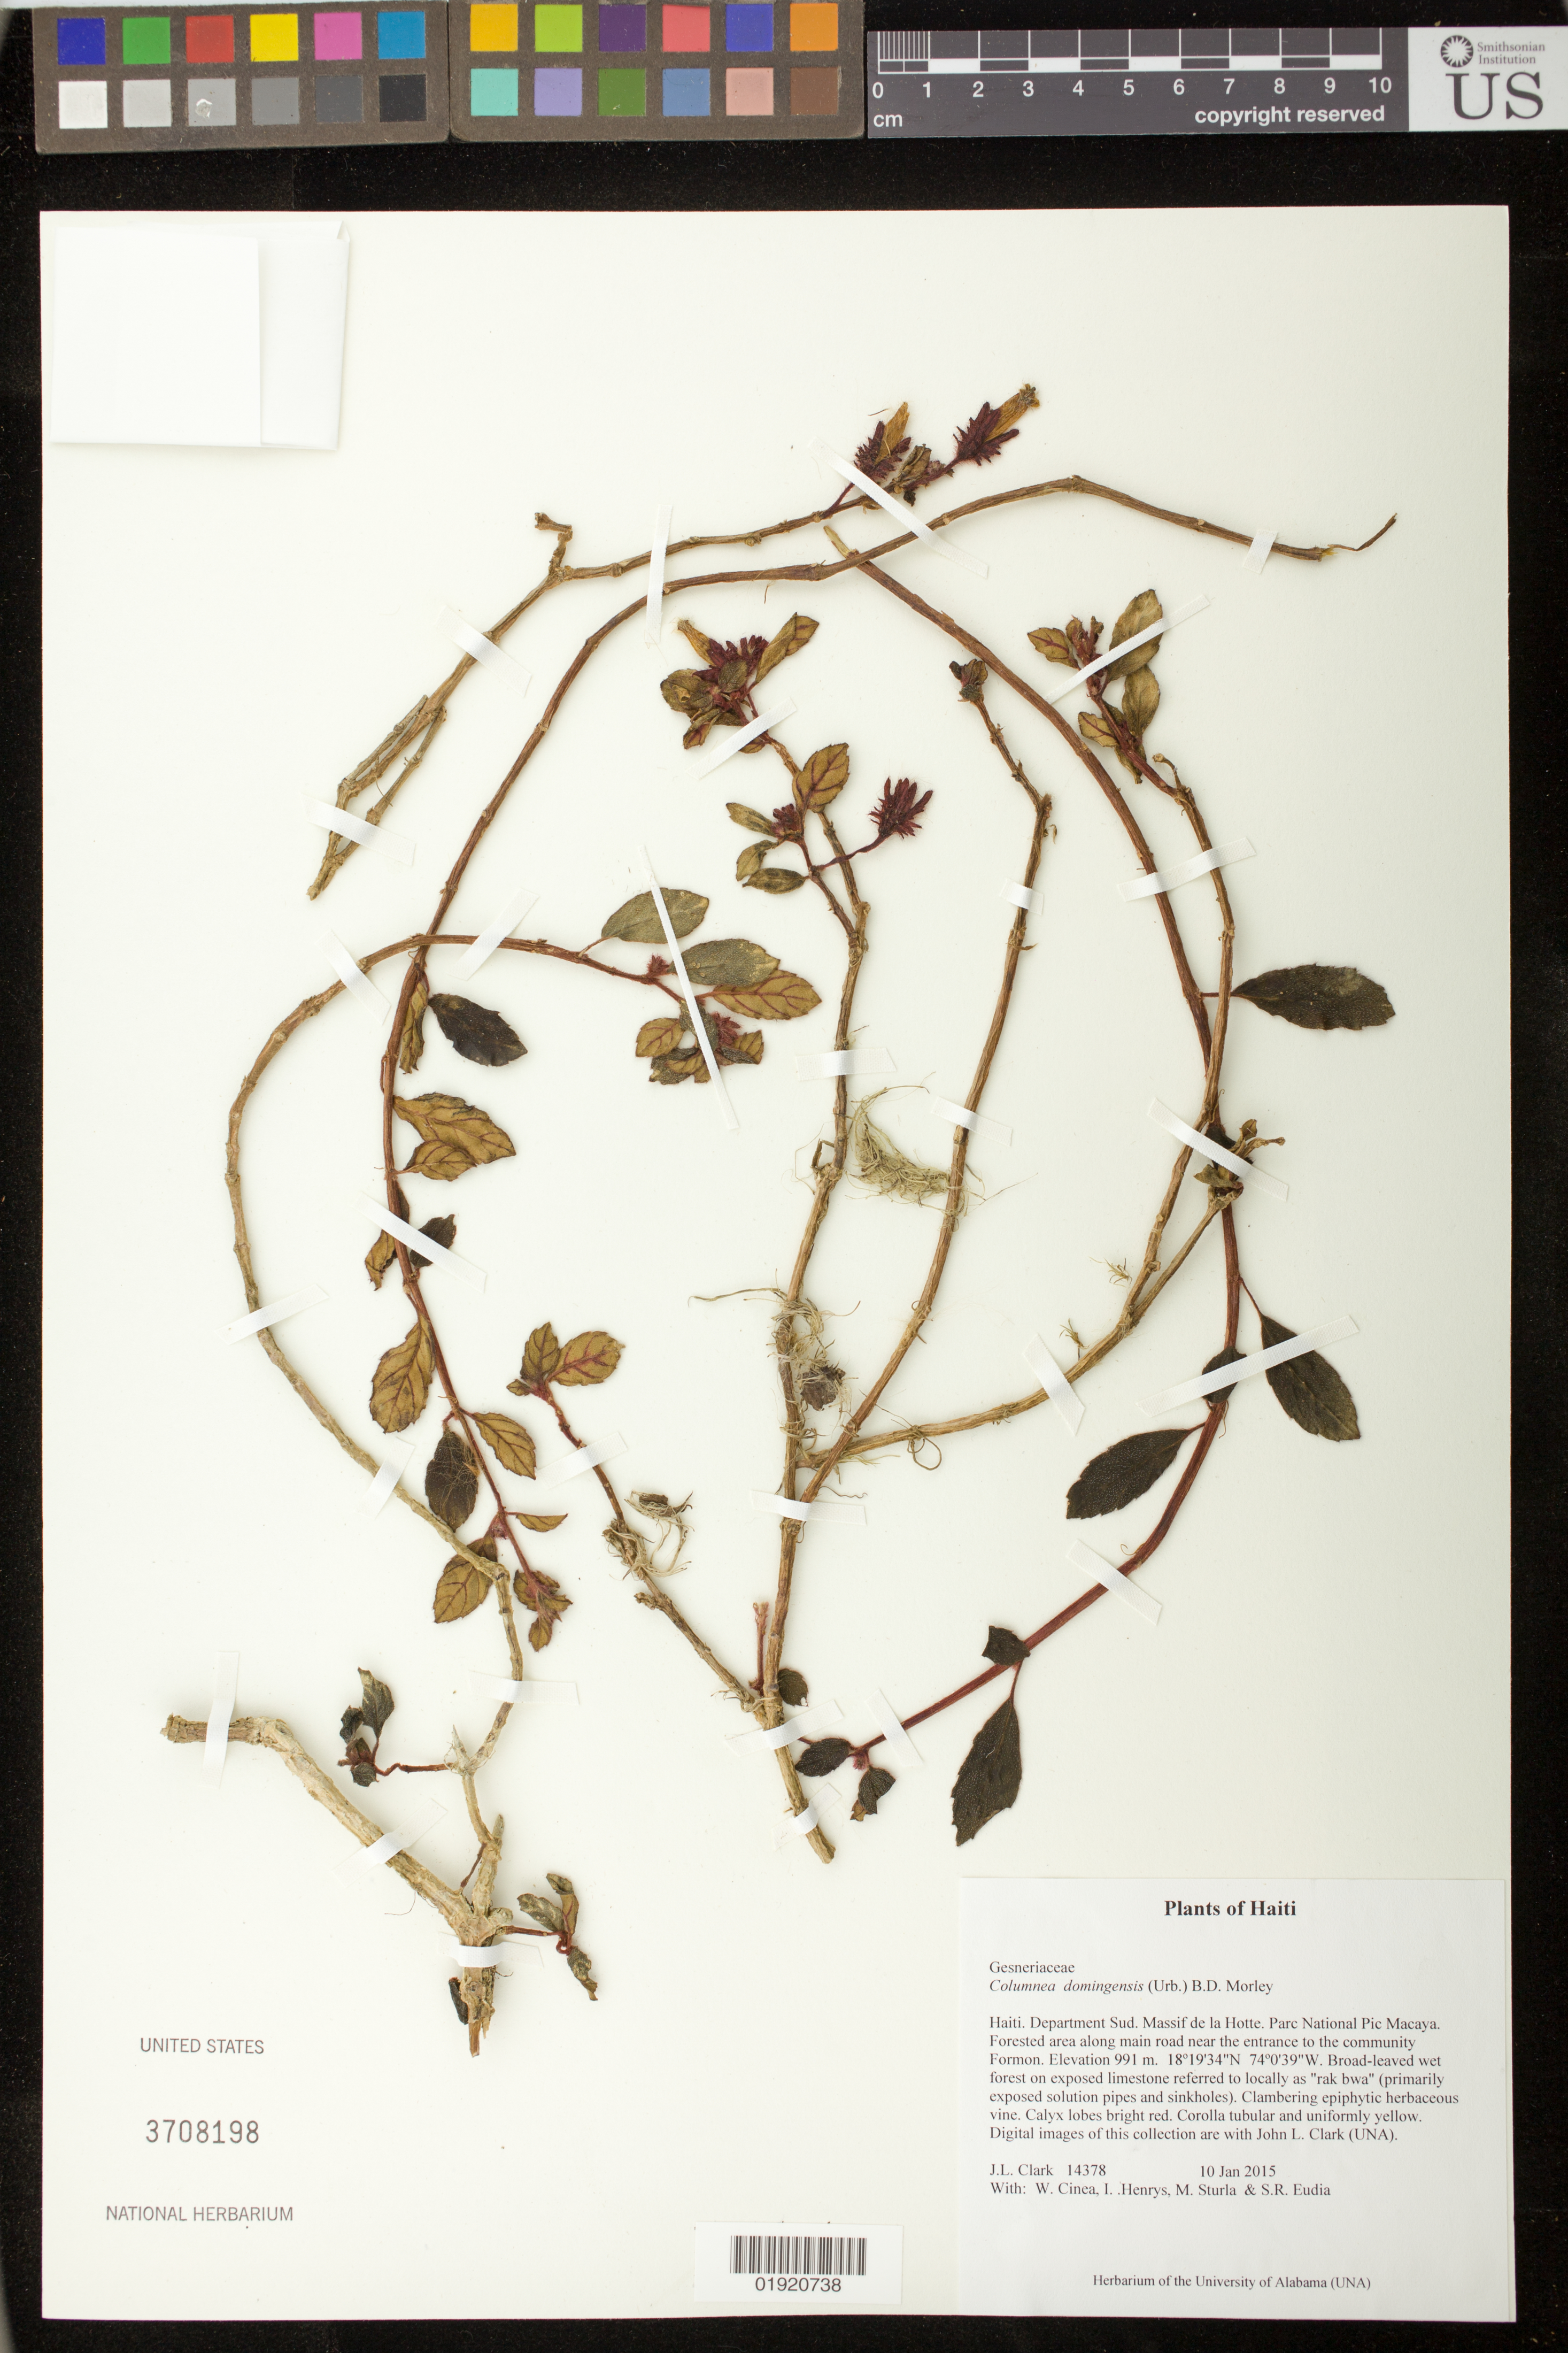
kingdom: Plantae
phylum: Tracheophyta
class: Magnoliopsida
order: Lamiales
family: Gesneriaceae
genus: Columnea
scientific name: Columnea domingensis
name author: (Urb.) B.D. Morley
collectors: J. L. Clark, W. Cinea, I. Henrys, M. Sturla & S. Eudia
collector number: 14378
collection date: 2015-01-10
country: Haiti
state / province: Sud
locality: Haiti. Department Sud. Massif de la Hotte. Parc National Pic Macaya. Forested area along main road near the entrance to the community Formon.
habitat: Broad-leaved wet forest on exposed limestone referred to locally as "rak bwa" (primarily exposed solution pipes and sinkholes).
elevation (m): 991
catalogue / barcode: US 3708198